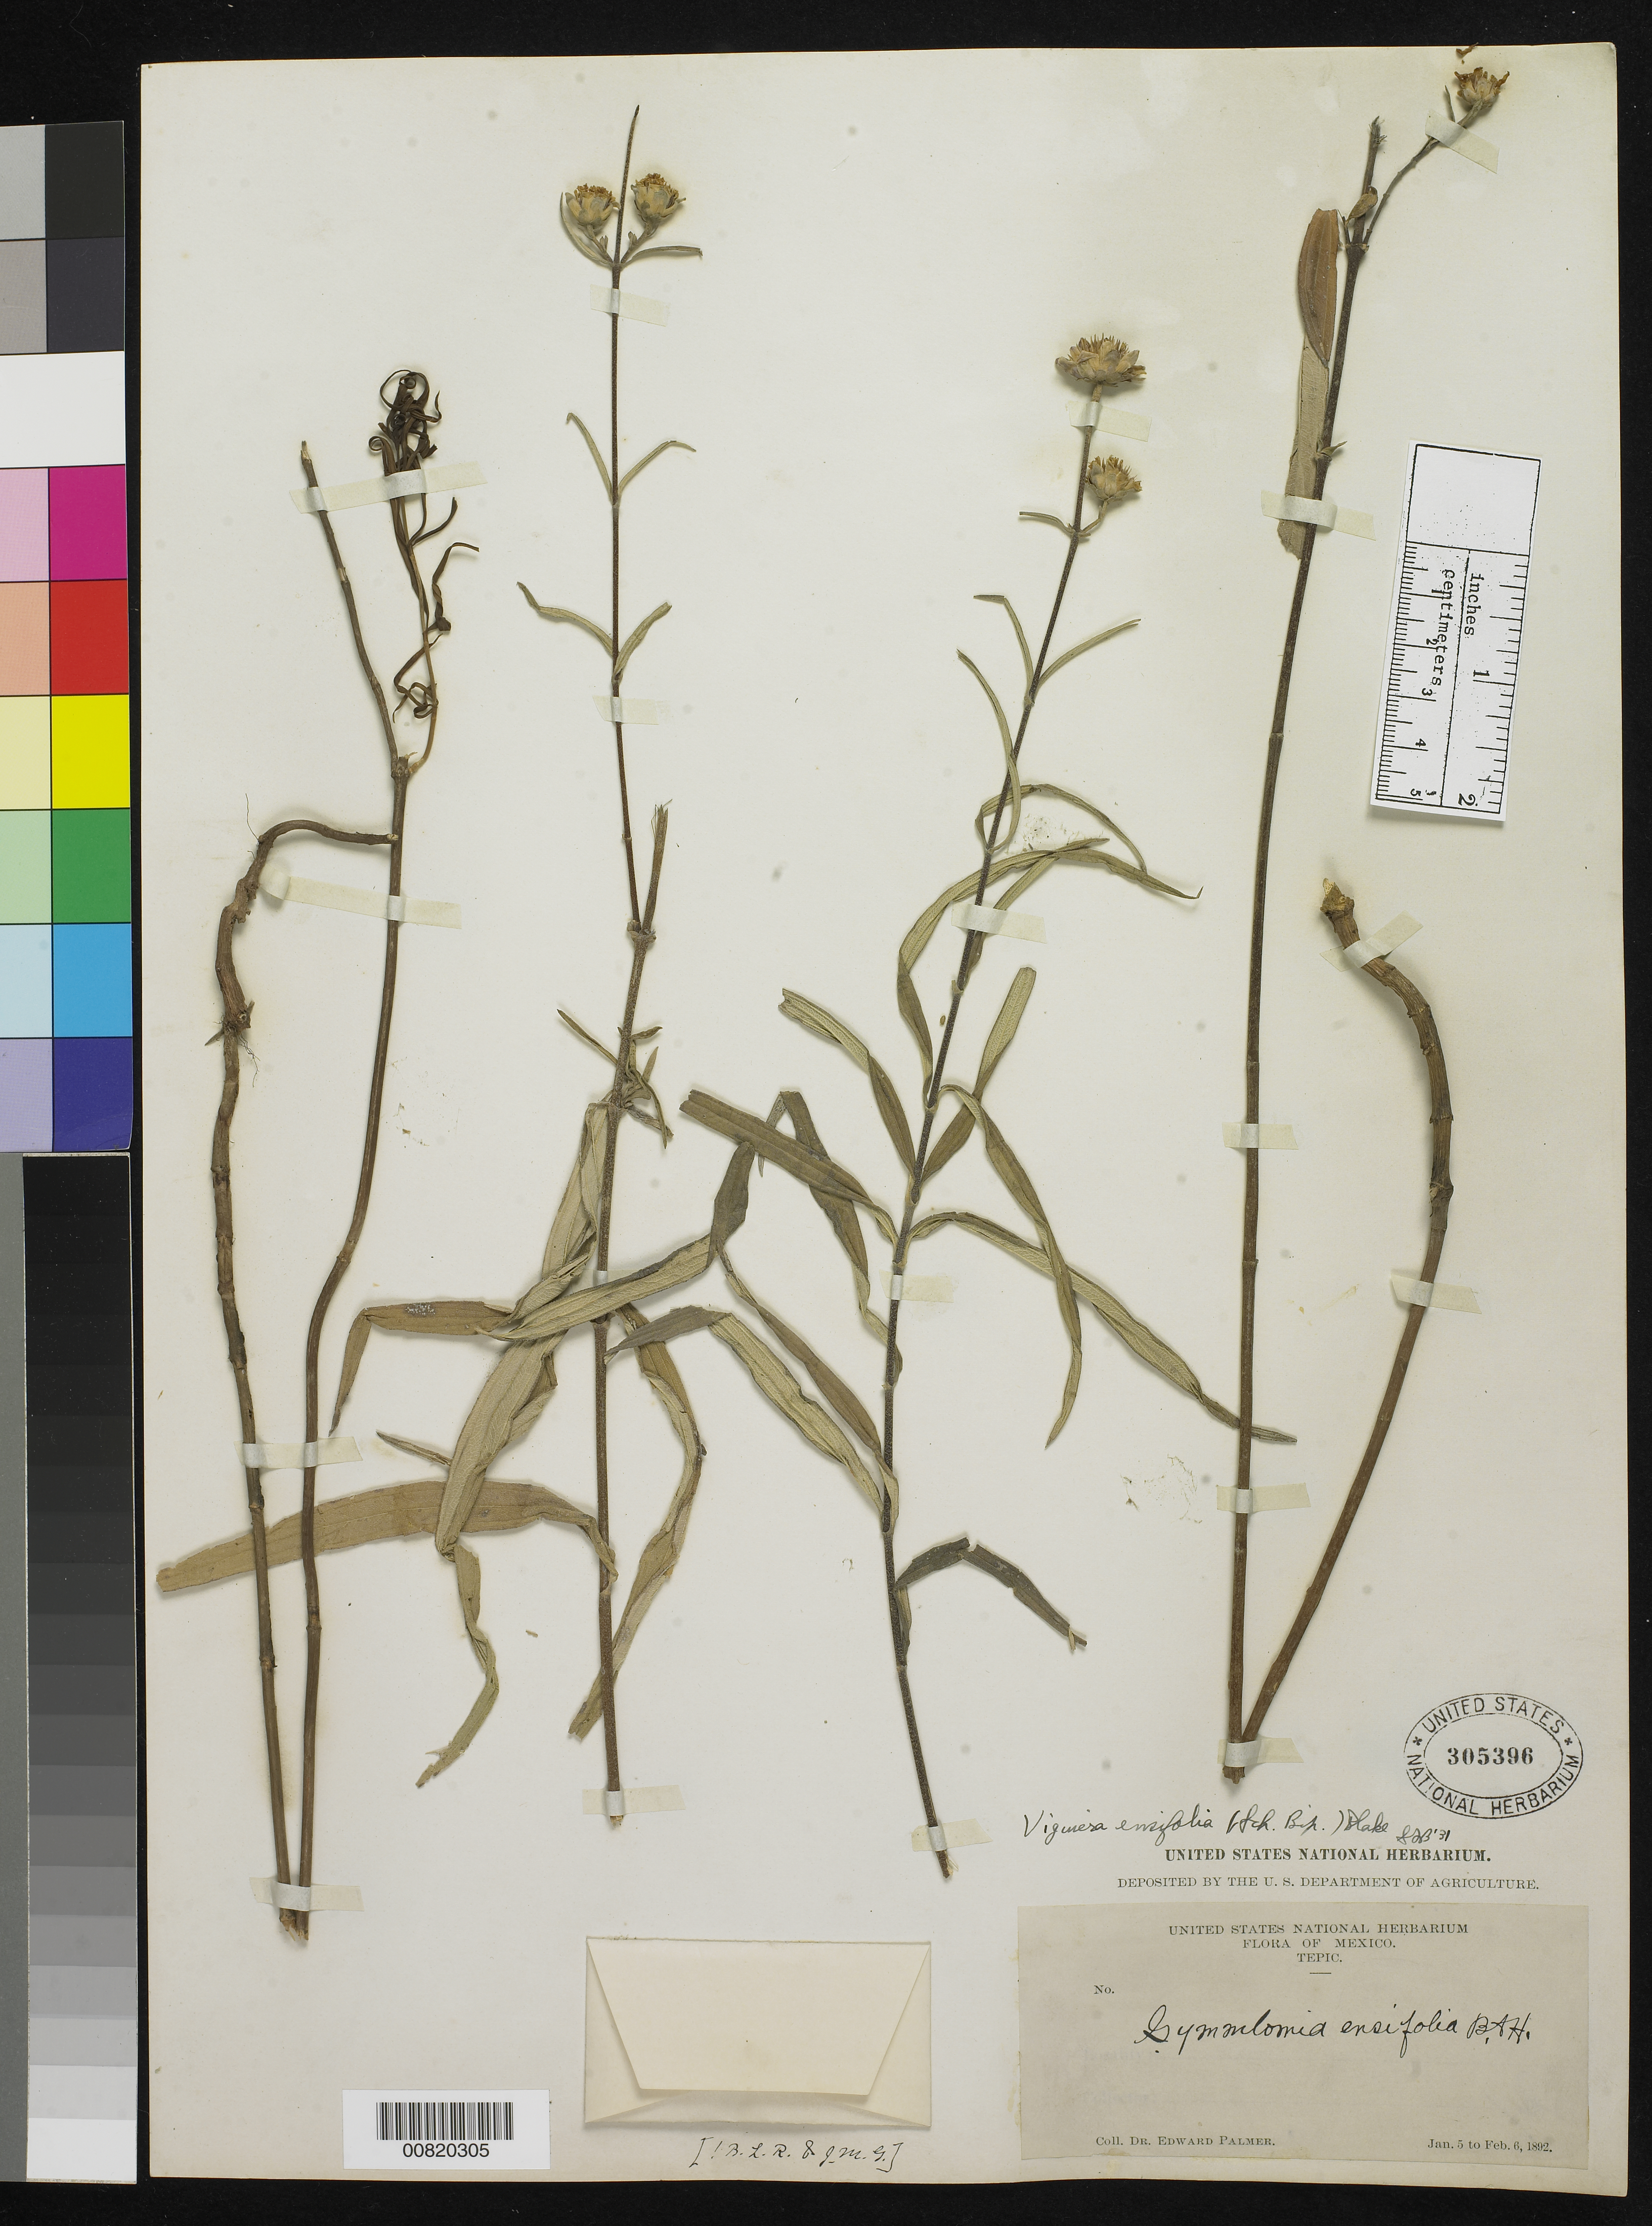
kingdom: Plantae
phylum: Tracheophyta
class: Magnoliopsida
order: Asterales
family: Asteraceae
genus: Viguiera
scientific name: Viguiera ensifolia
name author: (Madison) S.F. Blake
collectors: E. Palmer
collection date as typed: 05 Jan 1892 to 06 Feb 1892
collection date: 1892-01-05/1892-02-06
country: Mexico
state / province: Nayarit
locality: Tepic, Nayarit.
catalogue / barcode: US 305396